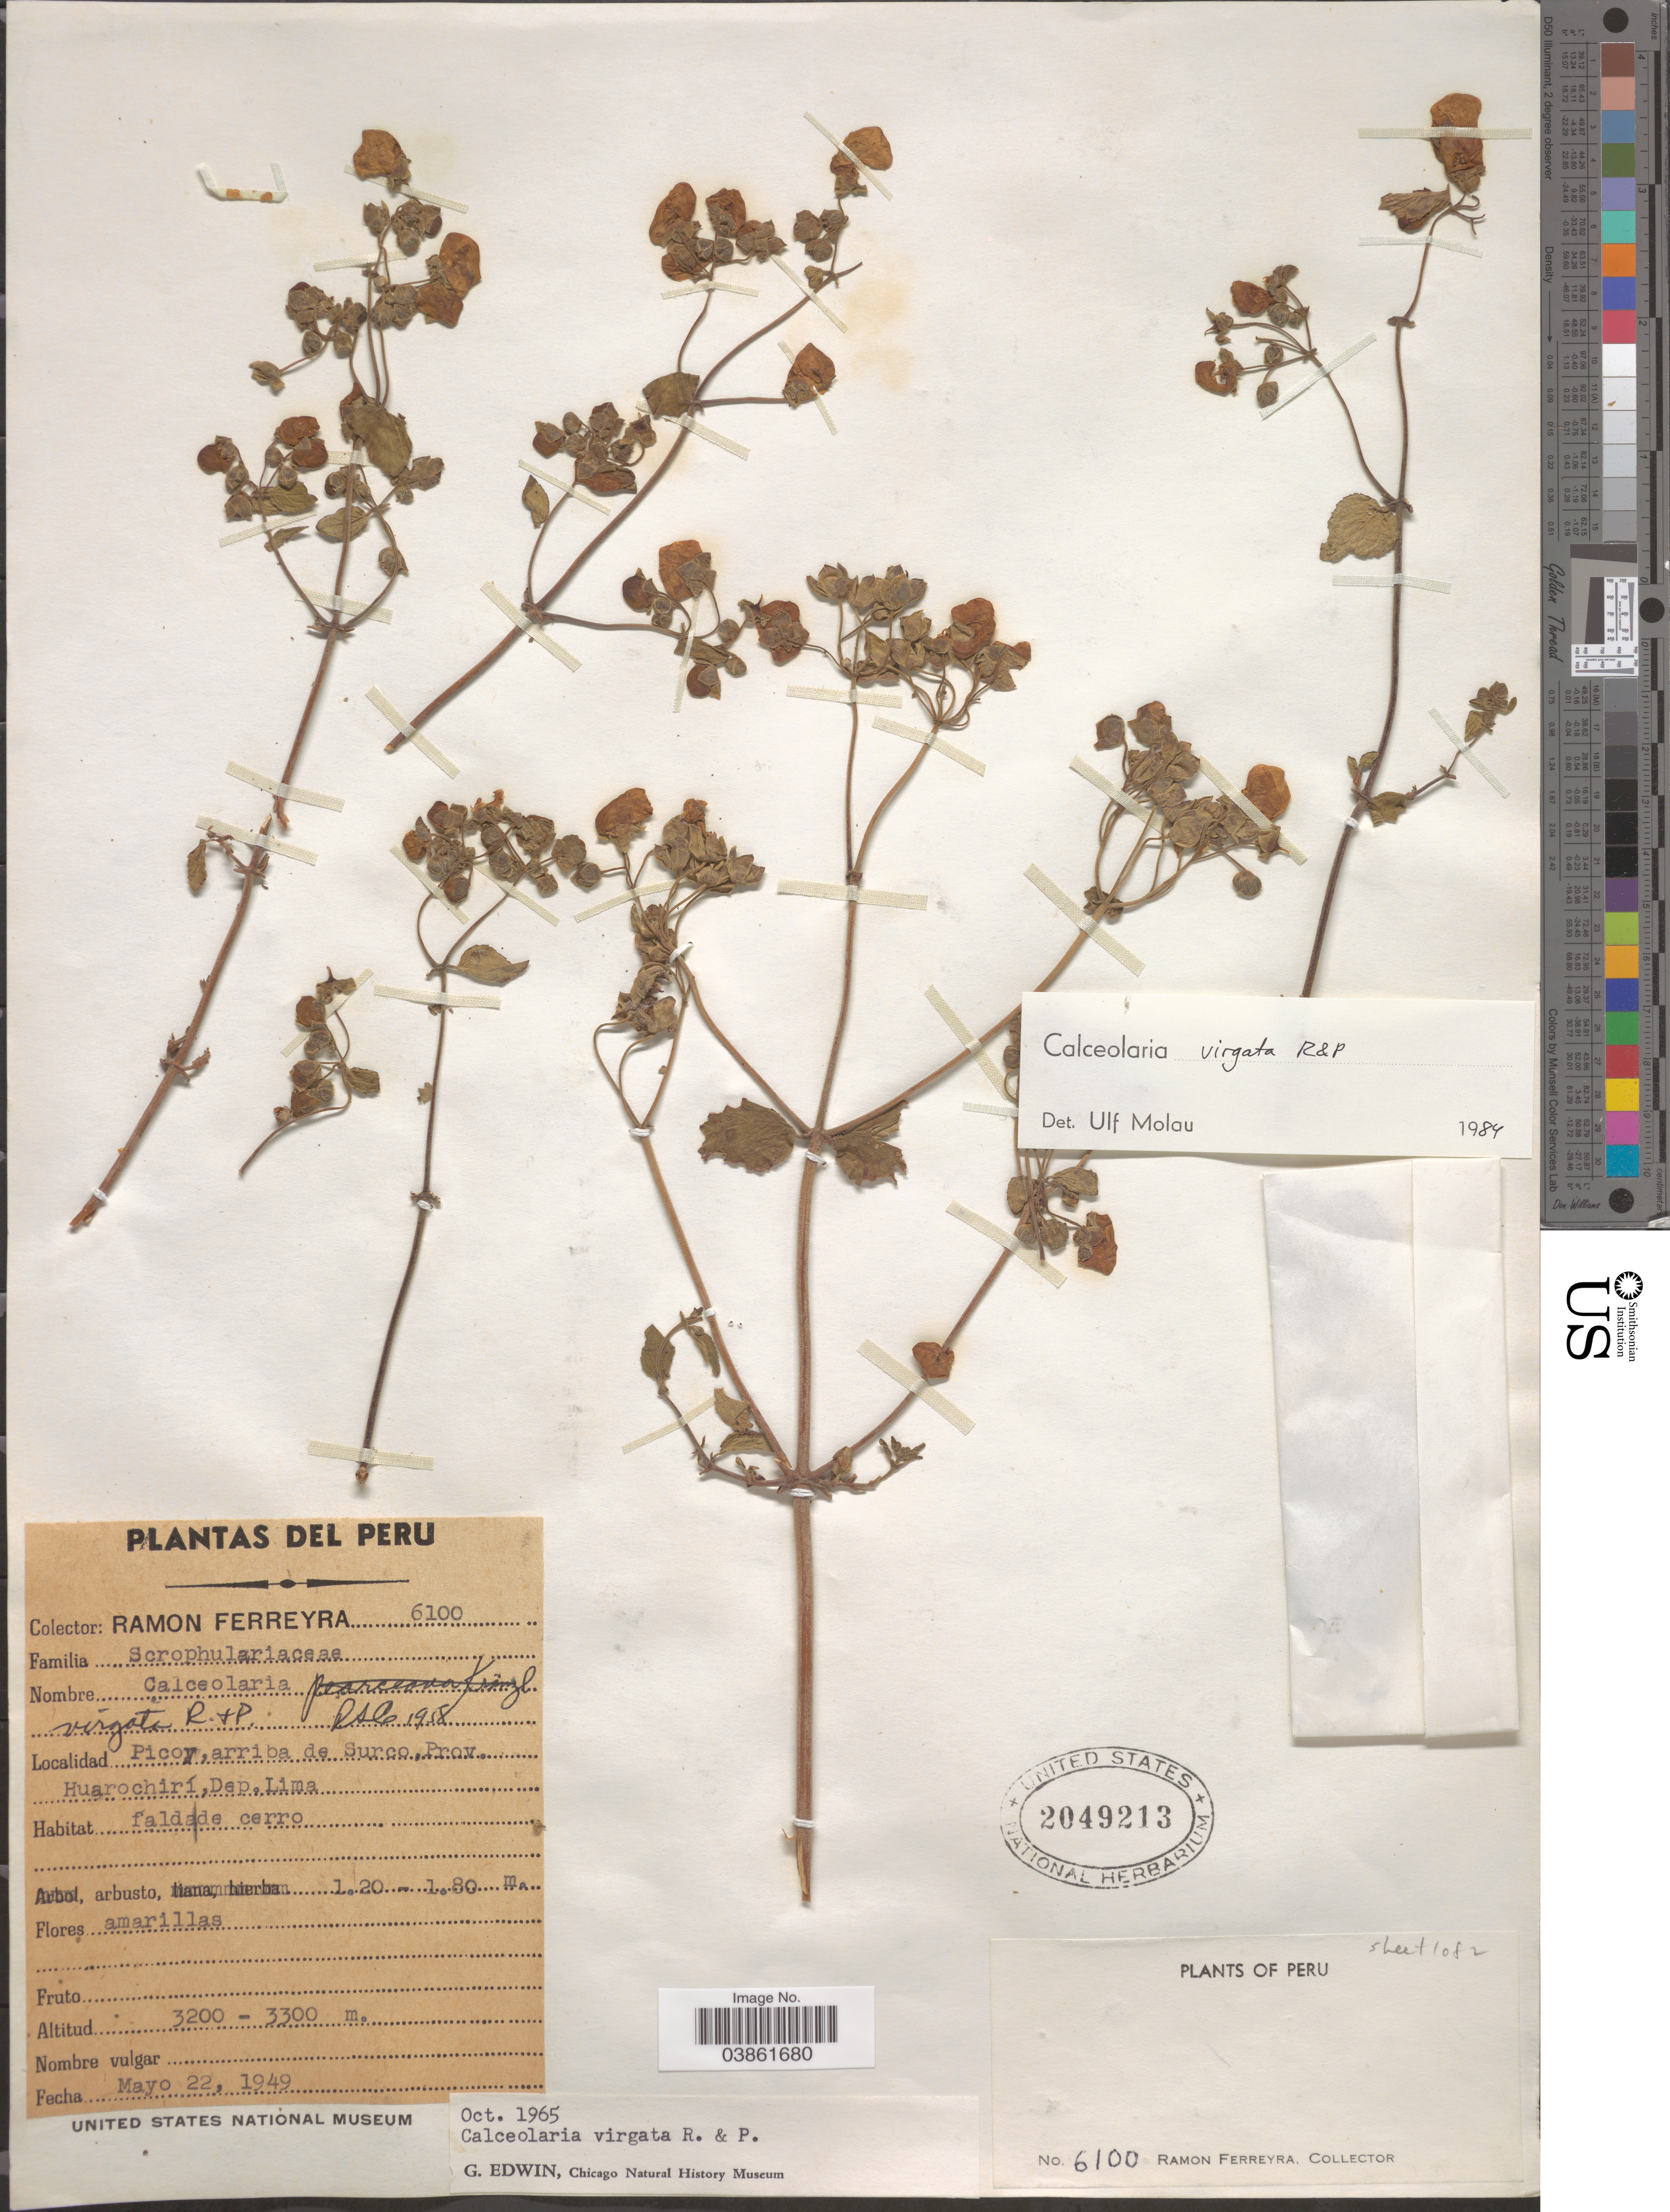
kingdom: Plantae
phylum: Tracheophyta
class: Magnoliopsida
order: Lamiales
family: Calceolariaceae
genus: Calceolaria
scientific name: Calceolaria virgata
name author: Ruiz & Pav.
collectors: R. A. Ferreyra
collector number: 6100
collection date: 1949-05-22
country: Peru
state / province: Lima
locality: Picoy, arriba de Surco, Prov. Huarochirí, Dep. Lima.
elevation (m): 3200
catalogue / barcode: US 2049213